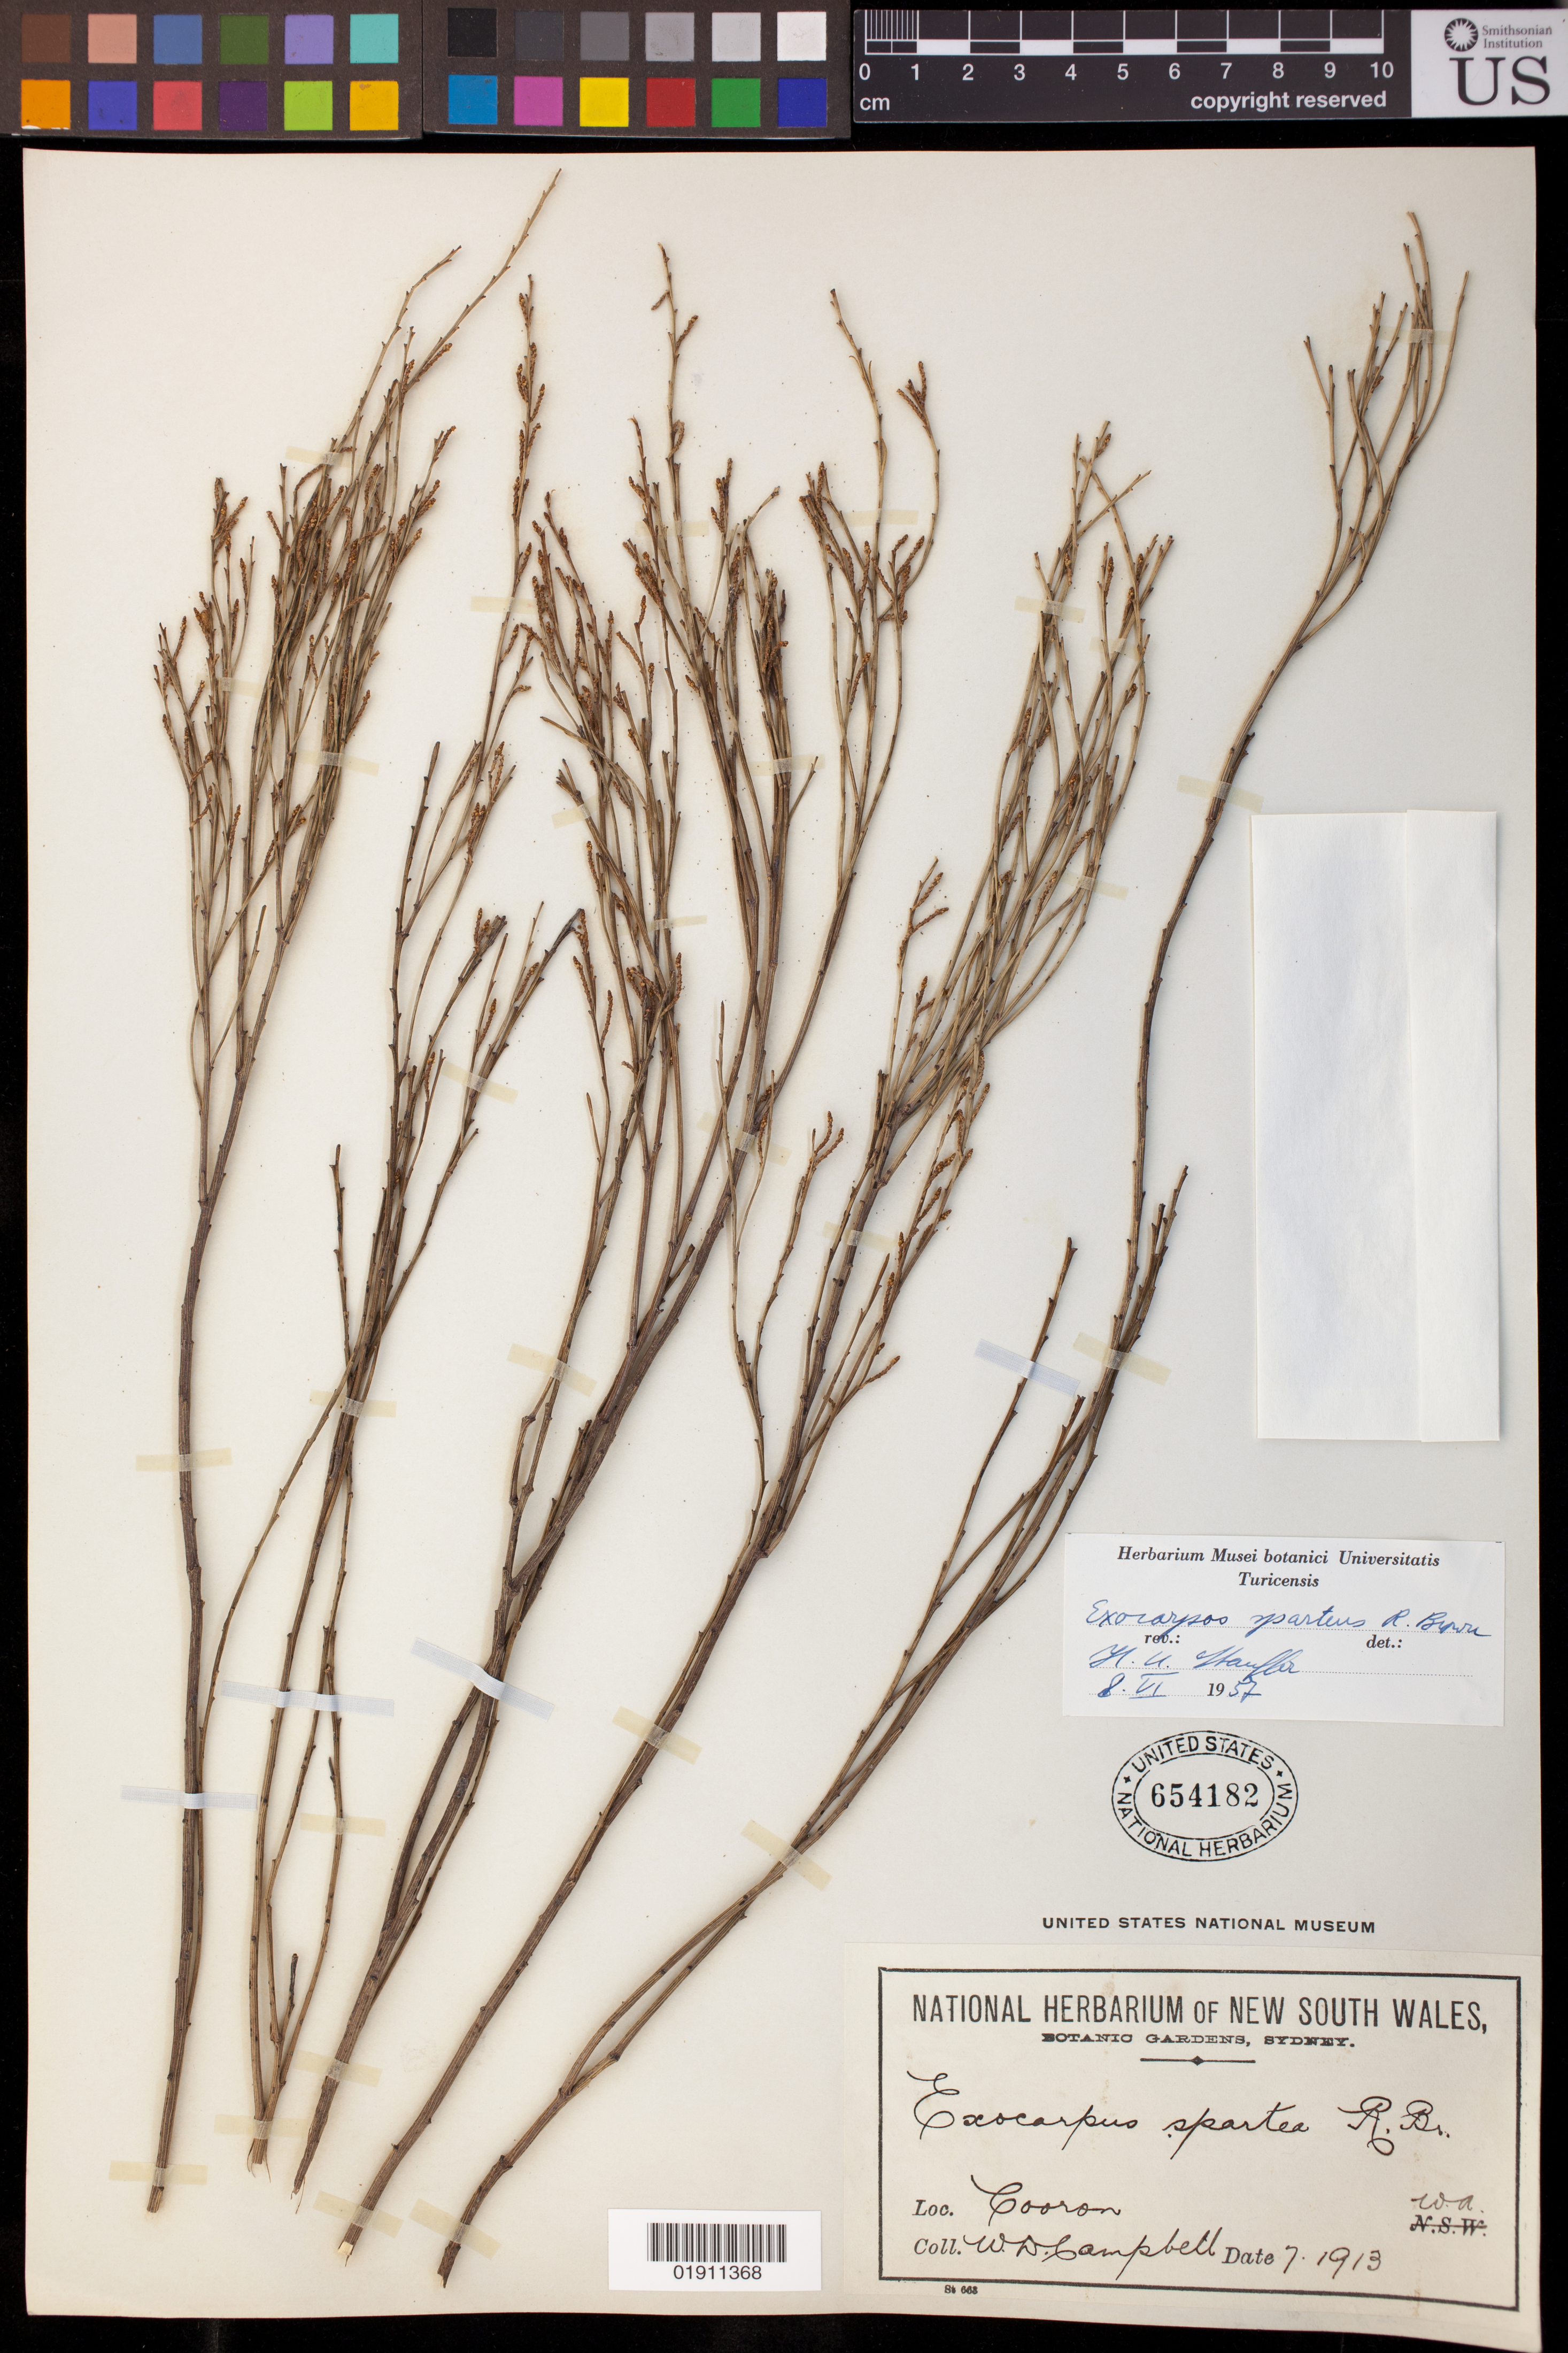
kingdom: Plantae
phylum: Tracheophyta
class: Magnoliopsida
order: Santalales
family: Santalaceae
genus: Exocarpos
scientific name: Exocarpos sparteus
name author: R. Br.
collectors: W. D. Campbell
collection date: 1913-07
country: Australia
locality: Coorow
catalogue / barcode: US 654182